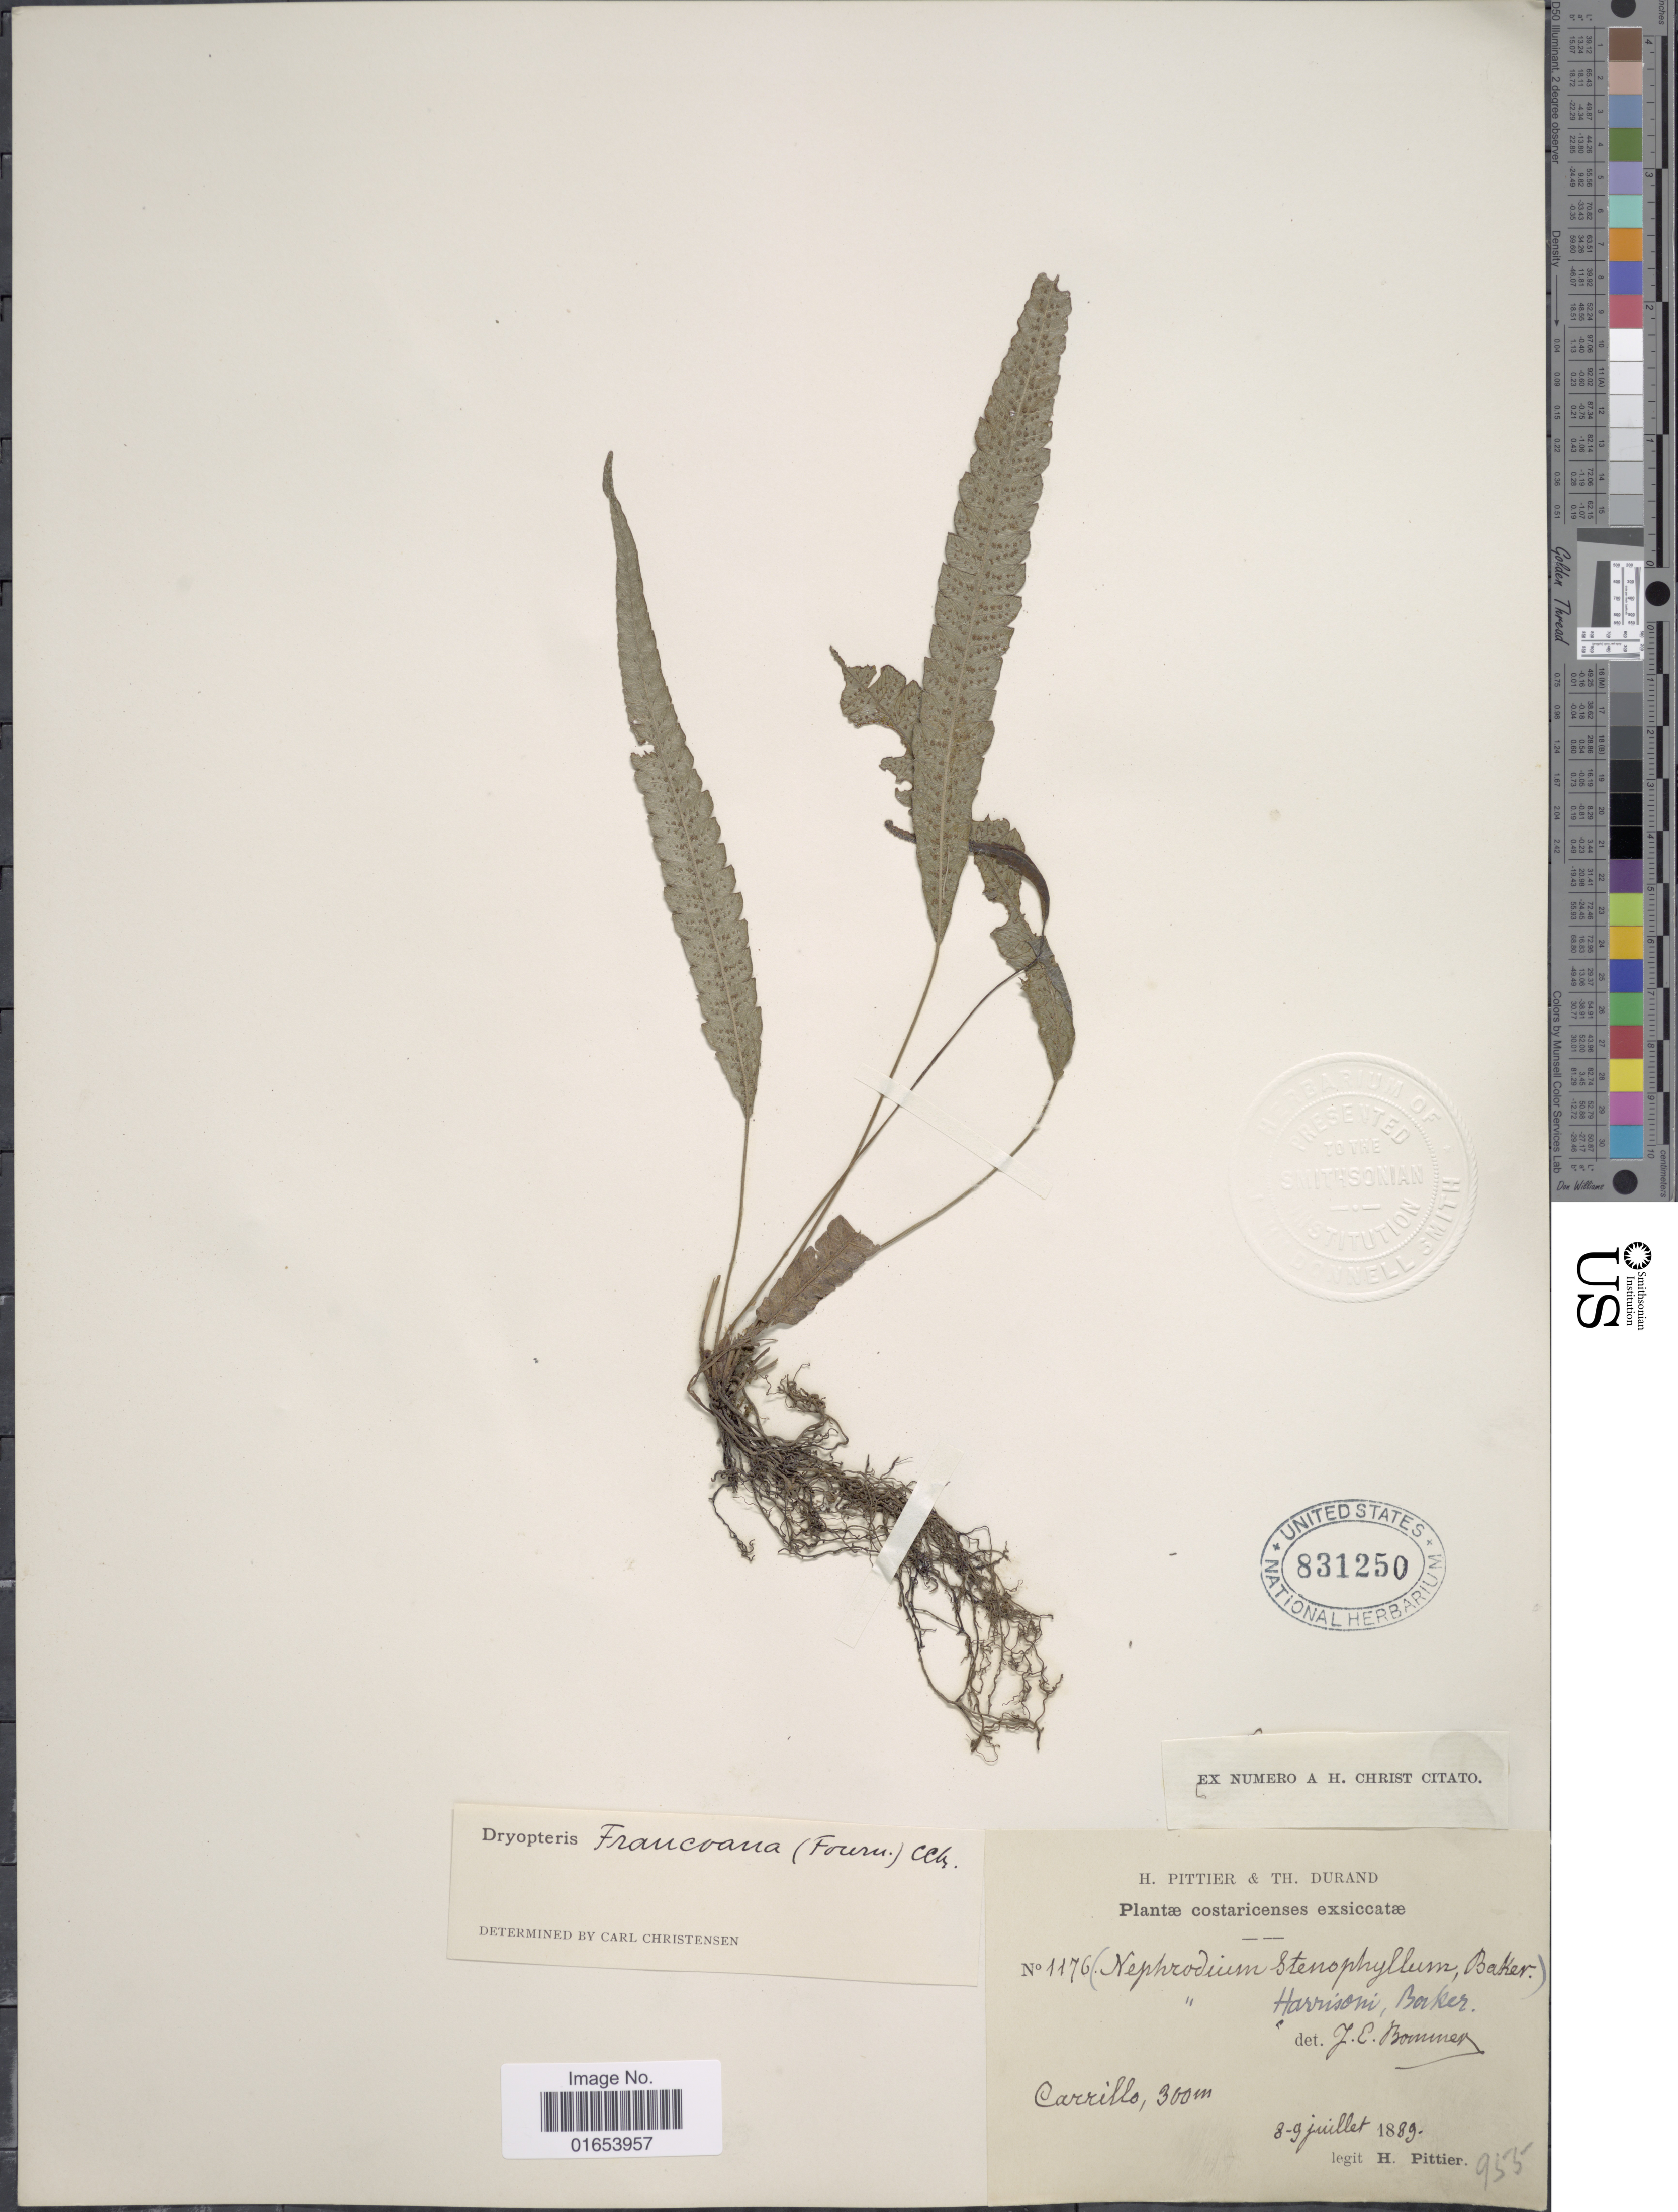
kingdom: Plantae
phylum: Tracheophyta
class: Polypodiopsida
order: Polypodiales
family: Thelypteridaceae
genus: Goniopteris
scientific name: Goniopteris francoana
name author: (E. Fourn.) Á. Löve & D. Löve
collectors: H. F. Pittier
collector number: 1176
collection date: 1889-07-08/1889-07-09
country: Costa Rica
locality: Costaricenses exsiccatae, Carillo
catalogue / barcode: US 831250